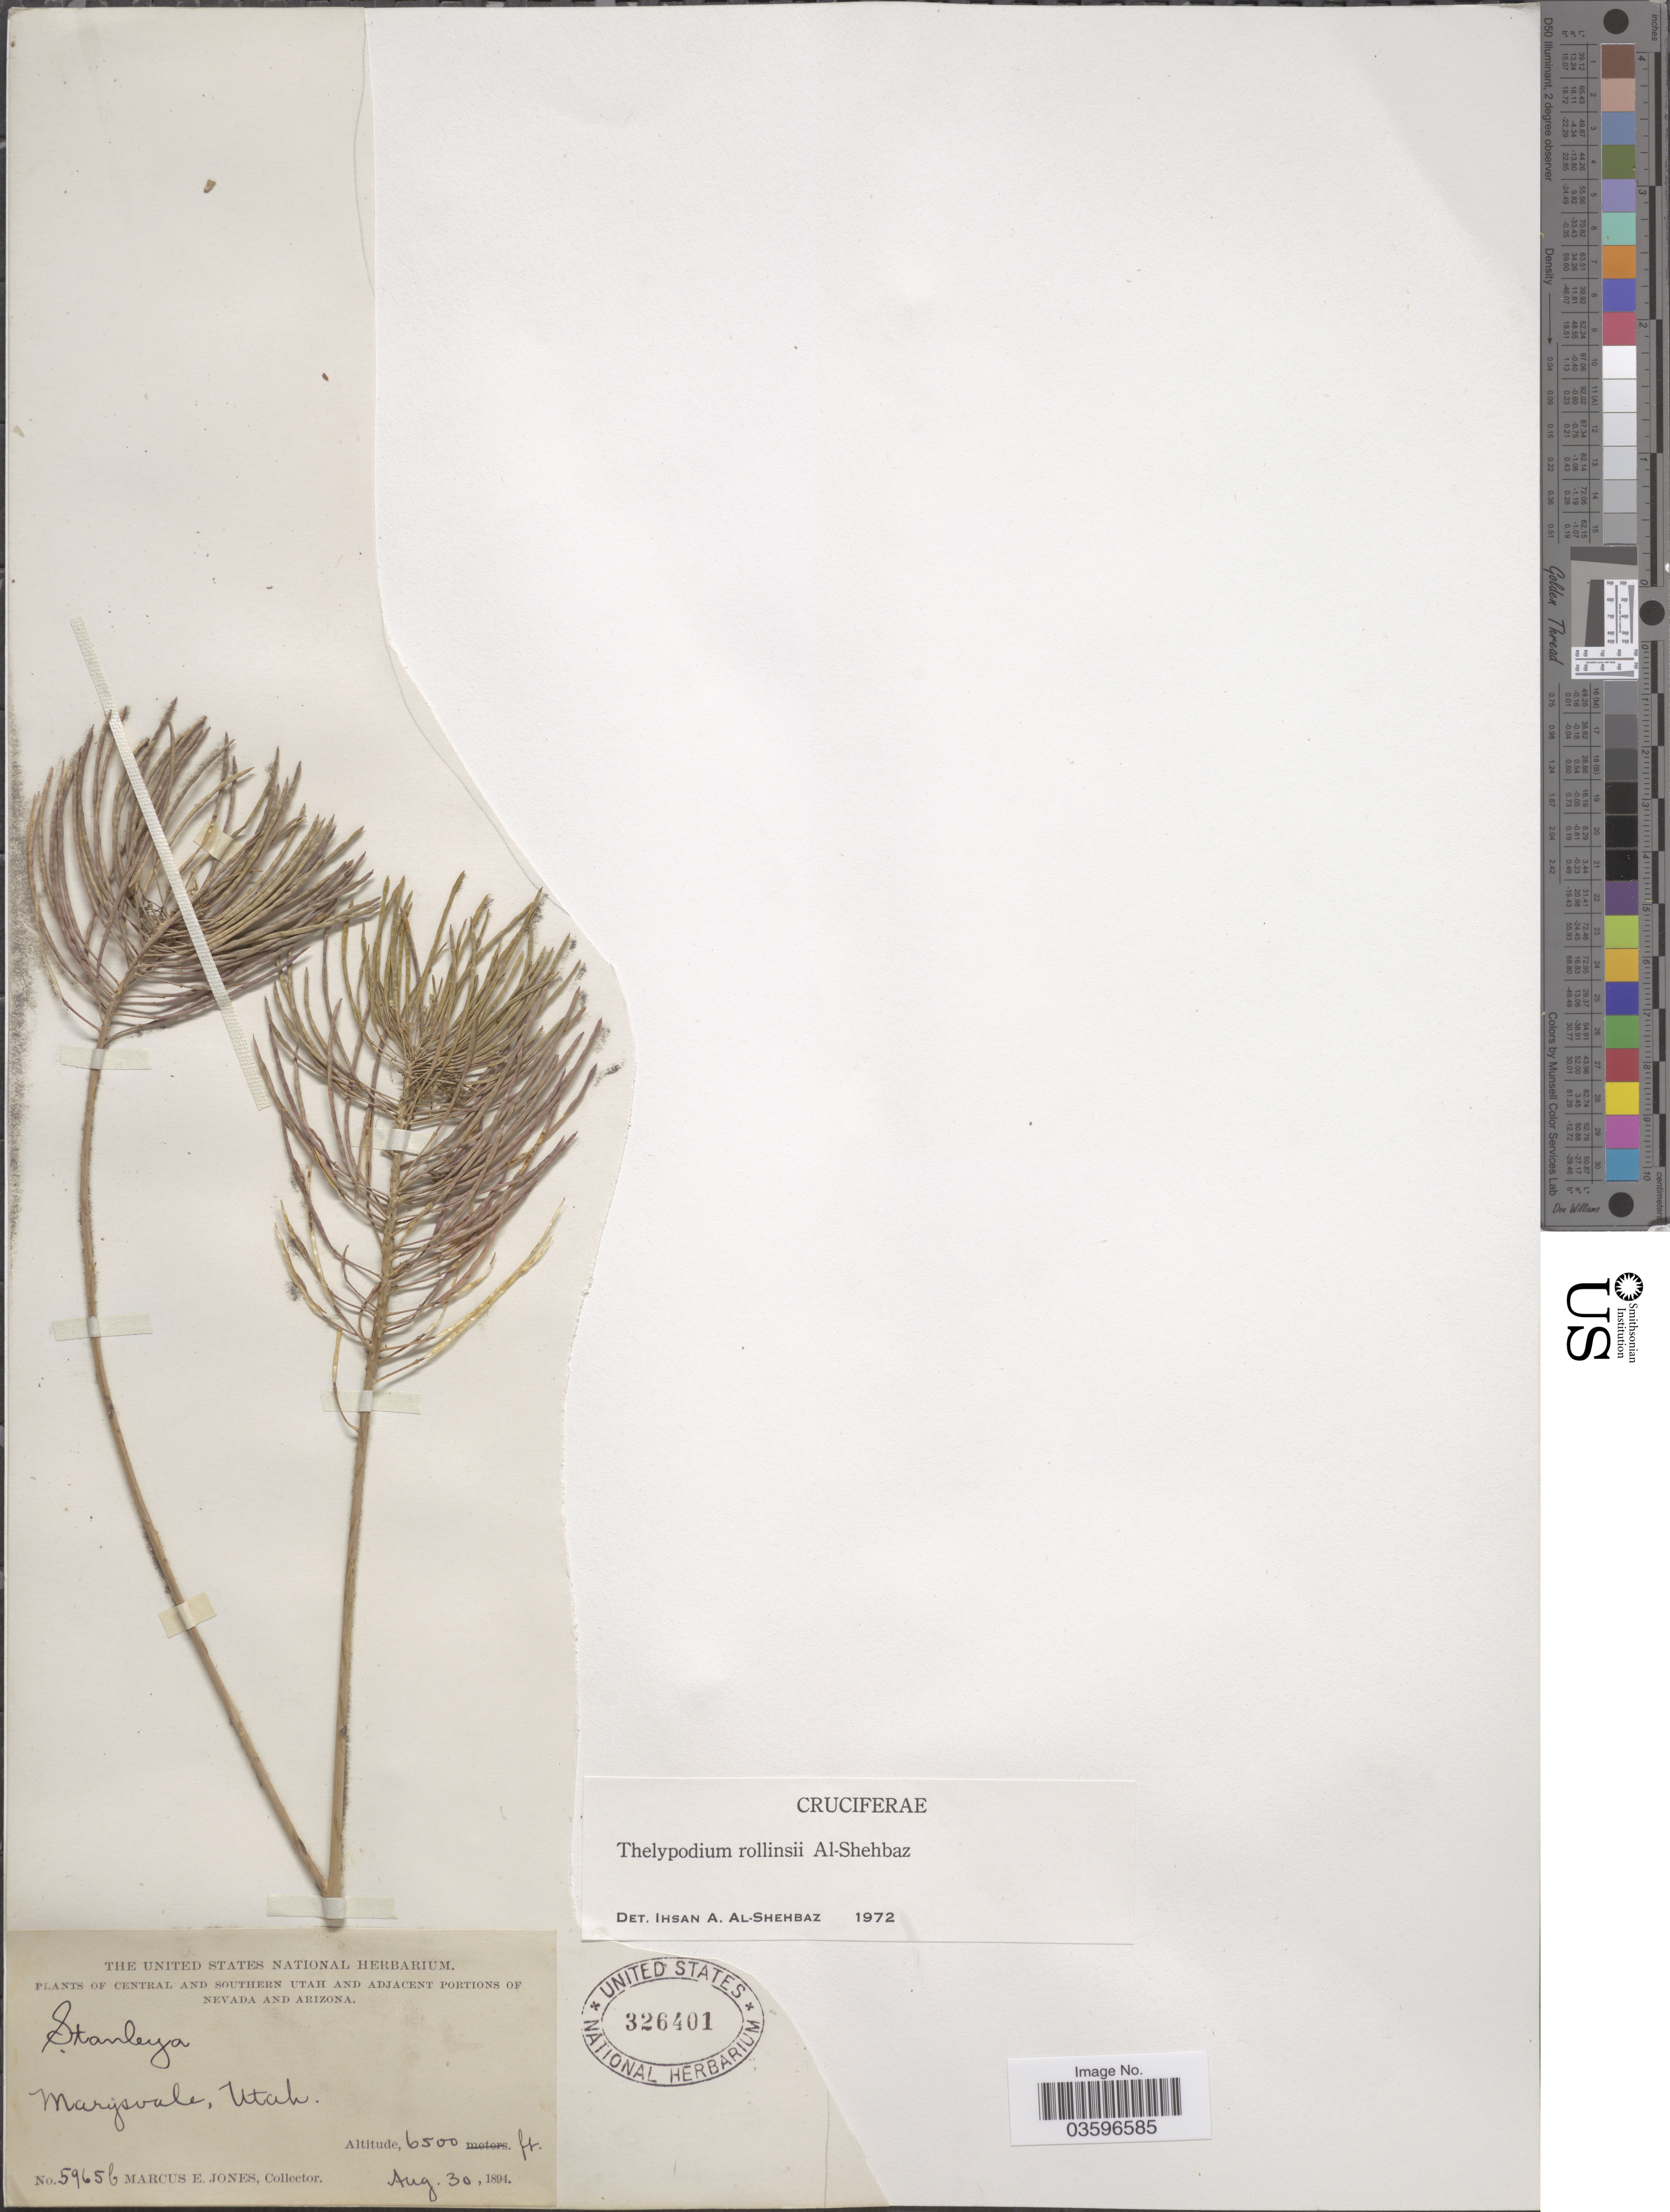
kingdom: Plantae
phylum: Tracheophyta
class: Magnoliopsida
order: Brassicales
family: Brassicaceae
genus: Thelypodium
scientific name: Thelypodium rollinsii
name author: Al-Shehbaz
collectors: M. E. Jones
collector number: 5965b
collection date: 1894-08-30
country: United States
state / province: Utah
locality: Central and southern Utah. Marysvale.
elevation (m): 1981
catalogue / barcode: US 326401